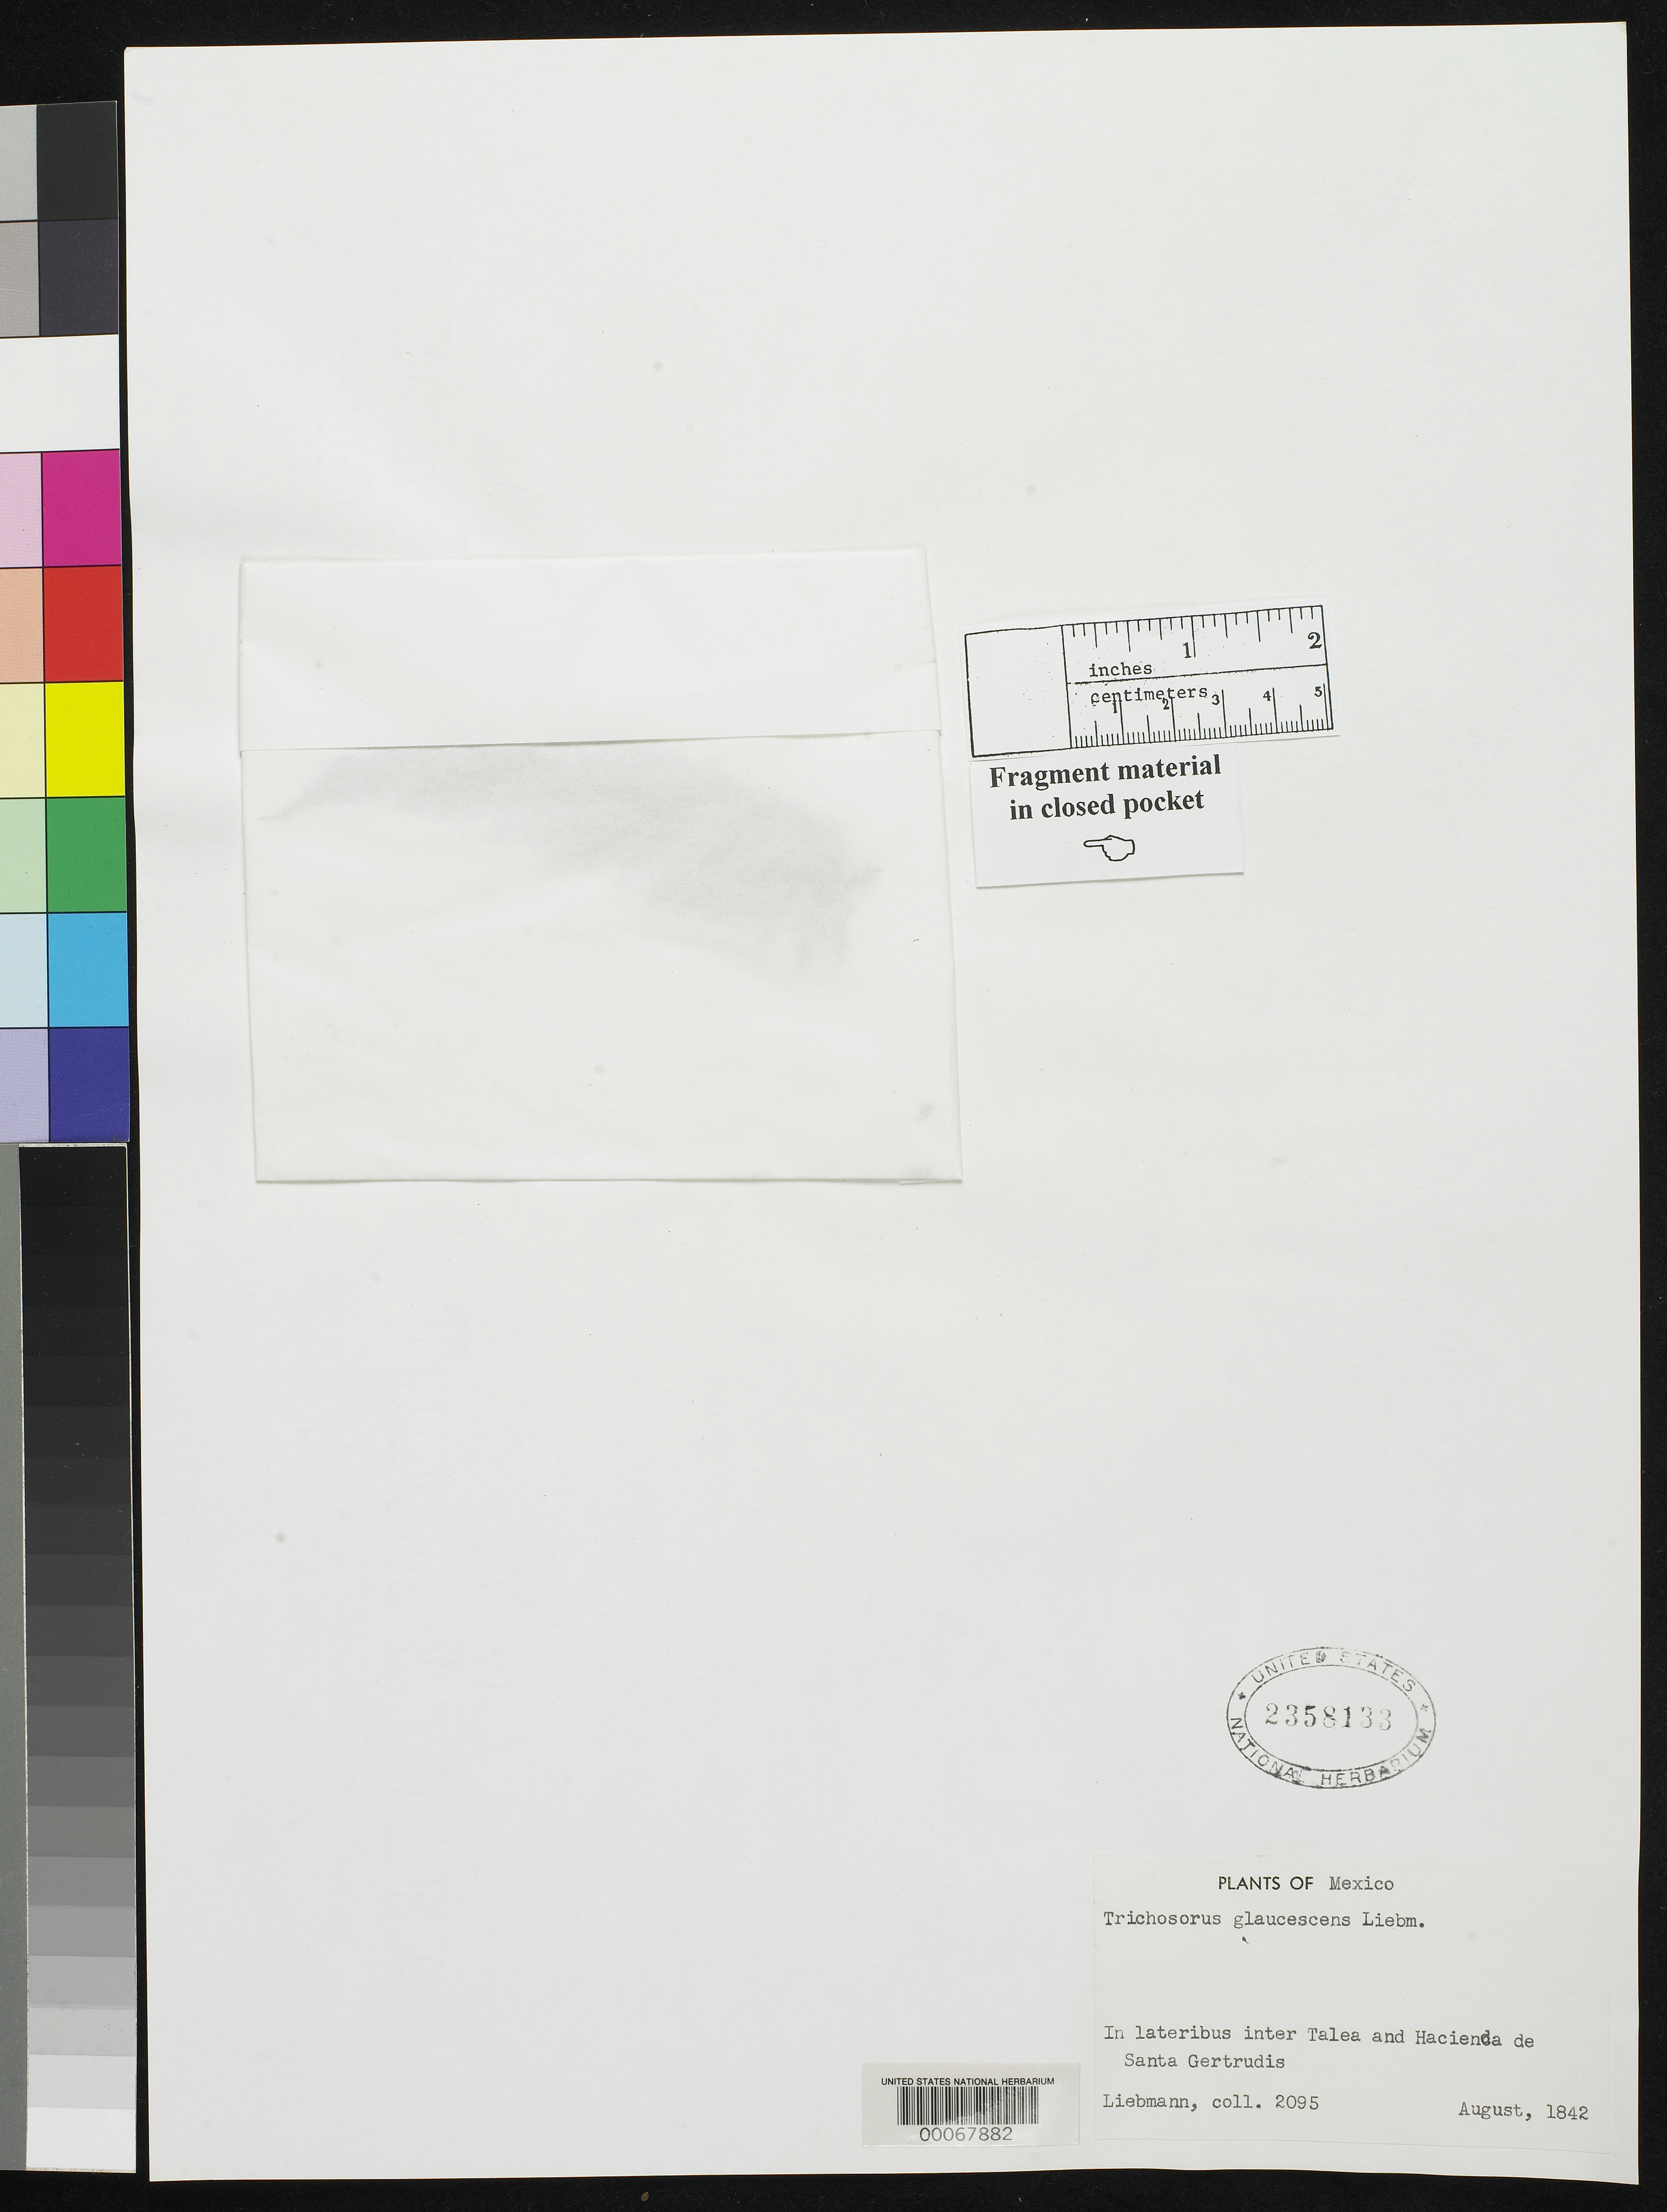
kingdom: Plantae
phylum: Tracheophyta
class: Polypodiopsida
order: Cyatheales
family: Dicksoniaceae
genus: Trichosorus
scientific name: Trichosorus glaucescens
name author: Liebm.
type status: Type Collection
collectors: F. M. Liebmann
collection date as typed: --Aug 1842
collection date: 1842-08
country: Mexico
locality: In lateribus inter Talea and Hacienda de Santa Gertrudis.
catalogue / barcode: US 2358133